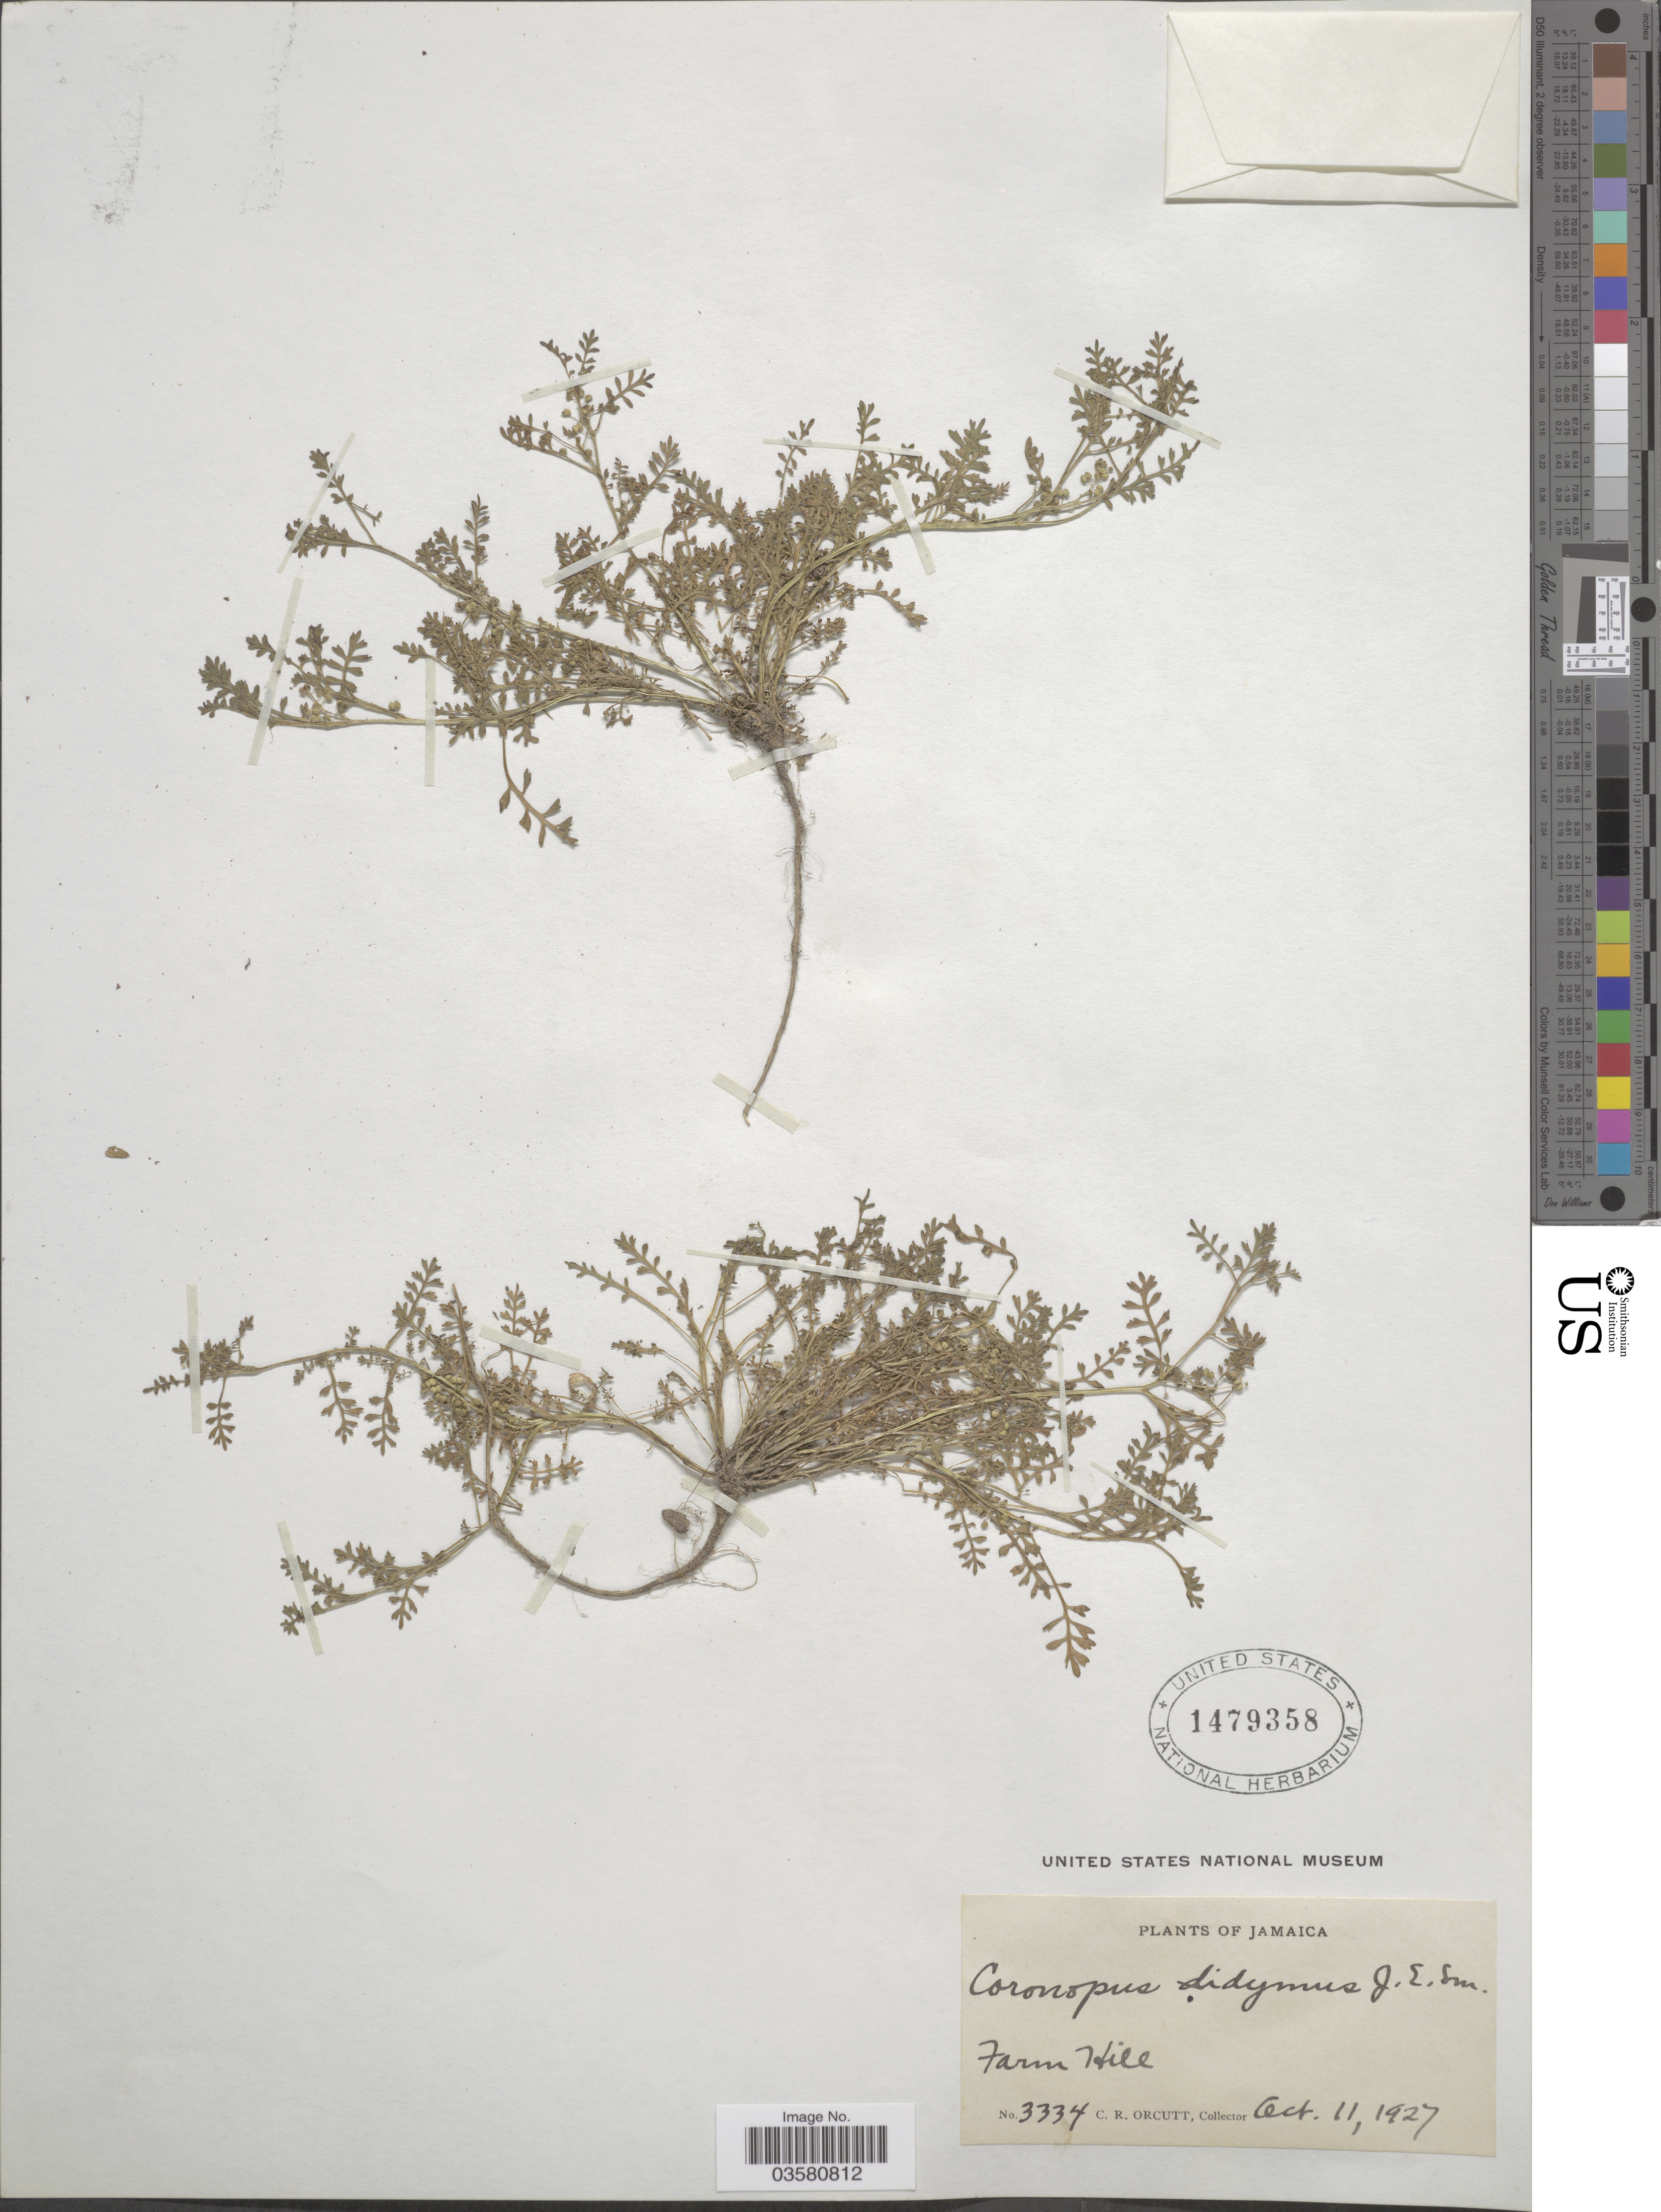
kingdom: Plantae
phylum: Tracheophyta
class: Magnoliopsida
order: Brassicales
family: Brassicaceae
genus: Lepidium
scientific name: Lepidium didymum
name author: L.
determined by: Strong, M. T., (US), Smithsonian Institution - National Museum of Natural History (UNITED STATES)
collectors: C. R. Orcutt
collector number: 3334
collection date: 1927-10-11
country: Jamaica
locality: Farm Hill.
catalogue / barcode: US 1479358